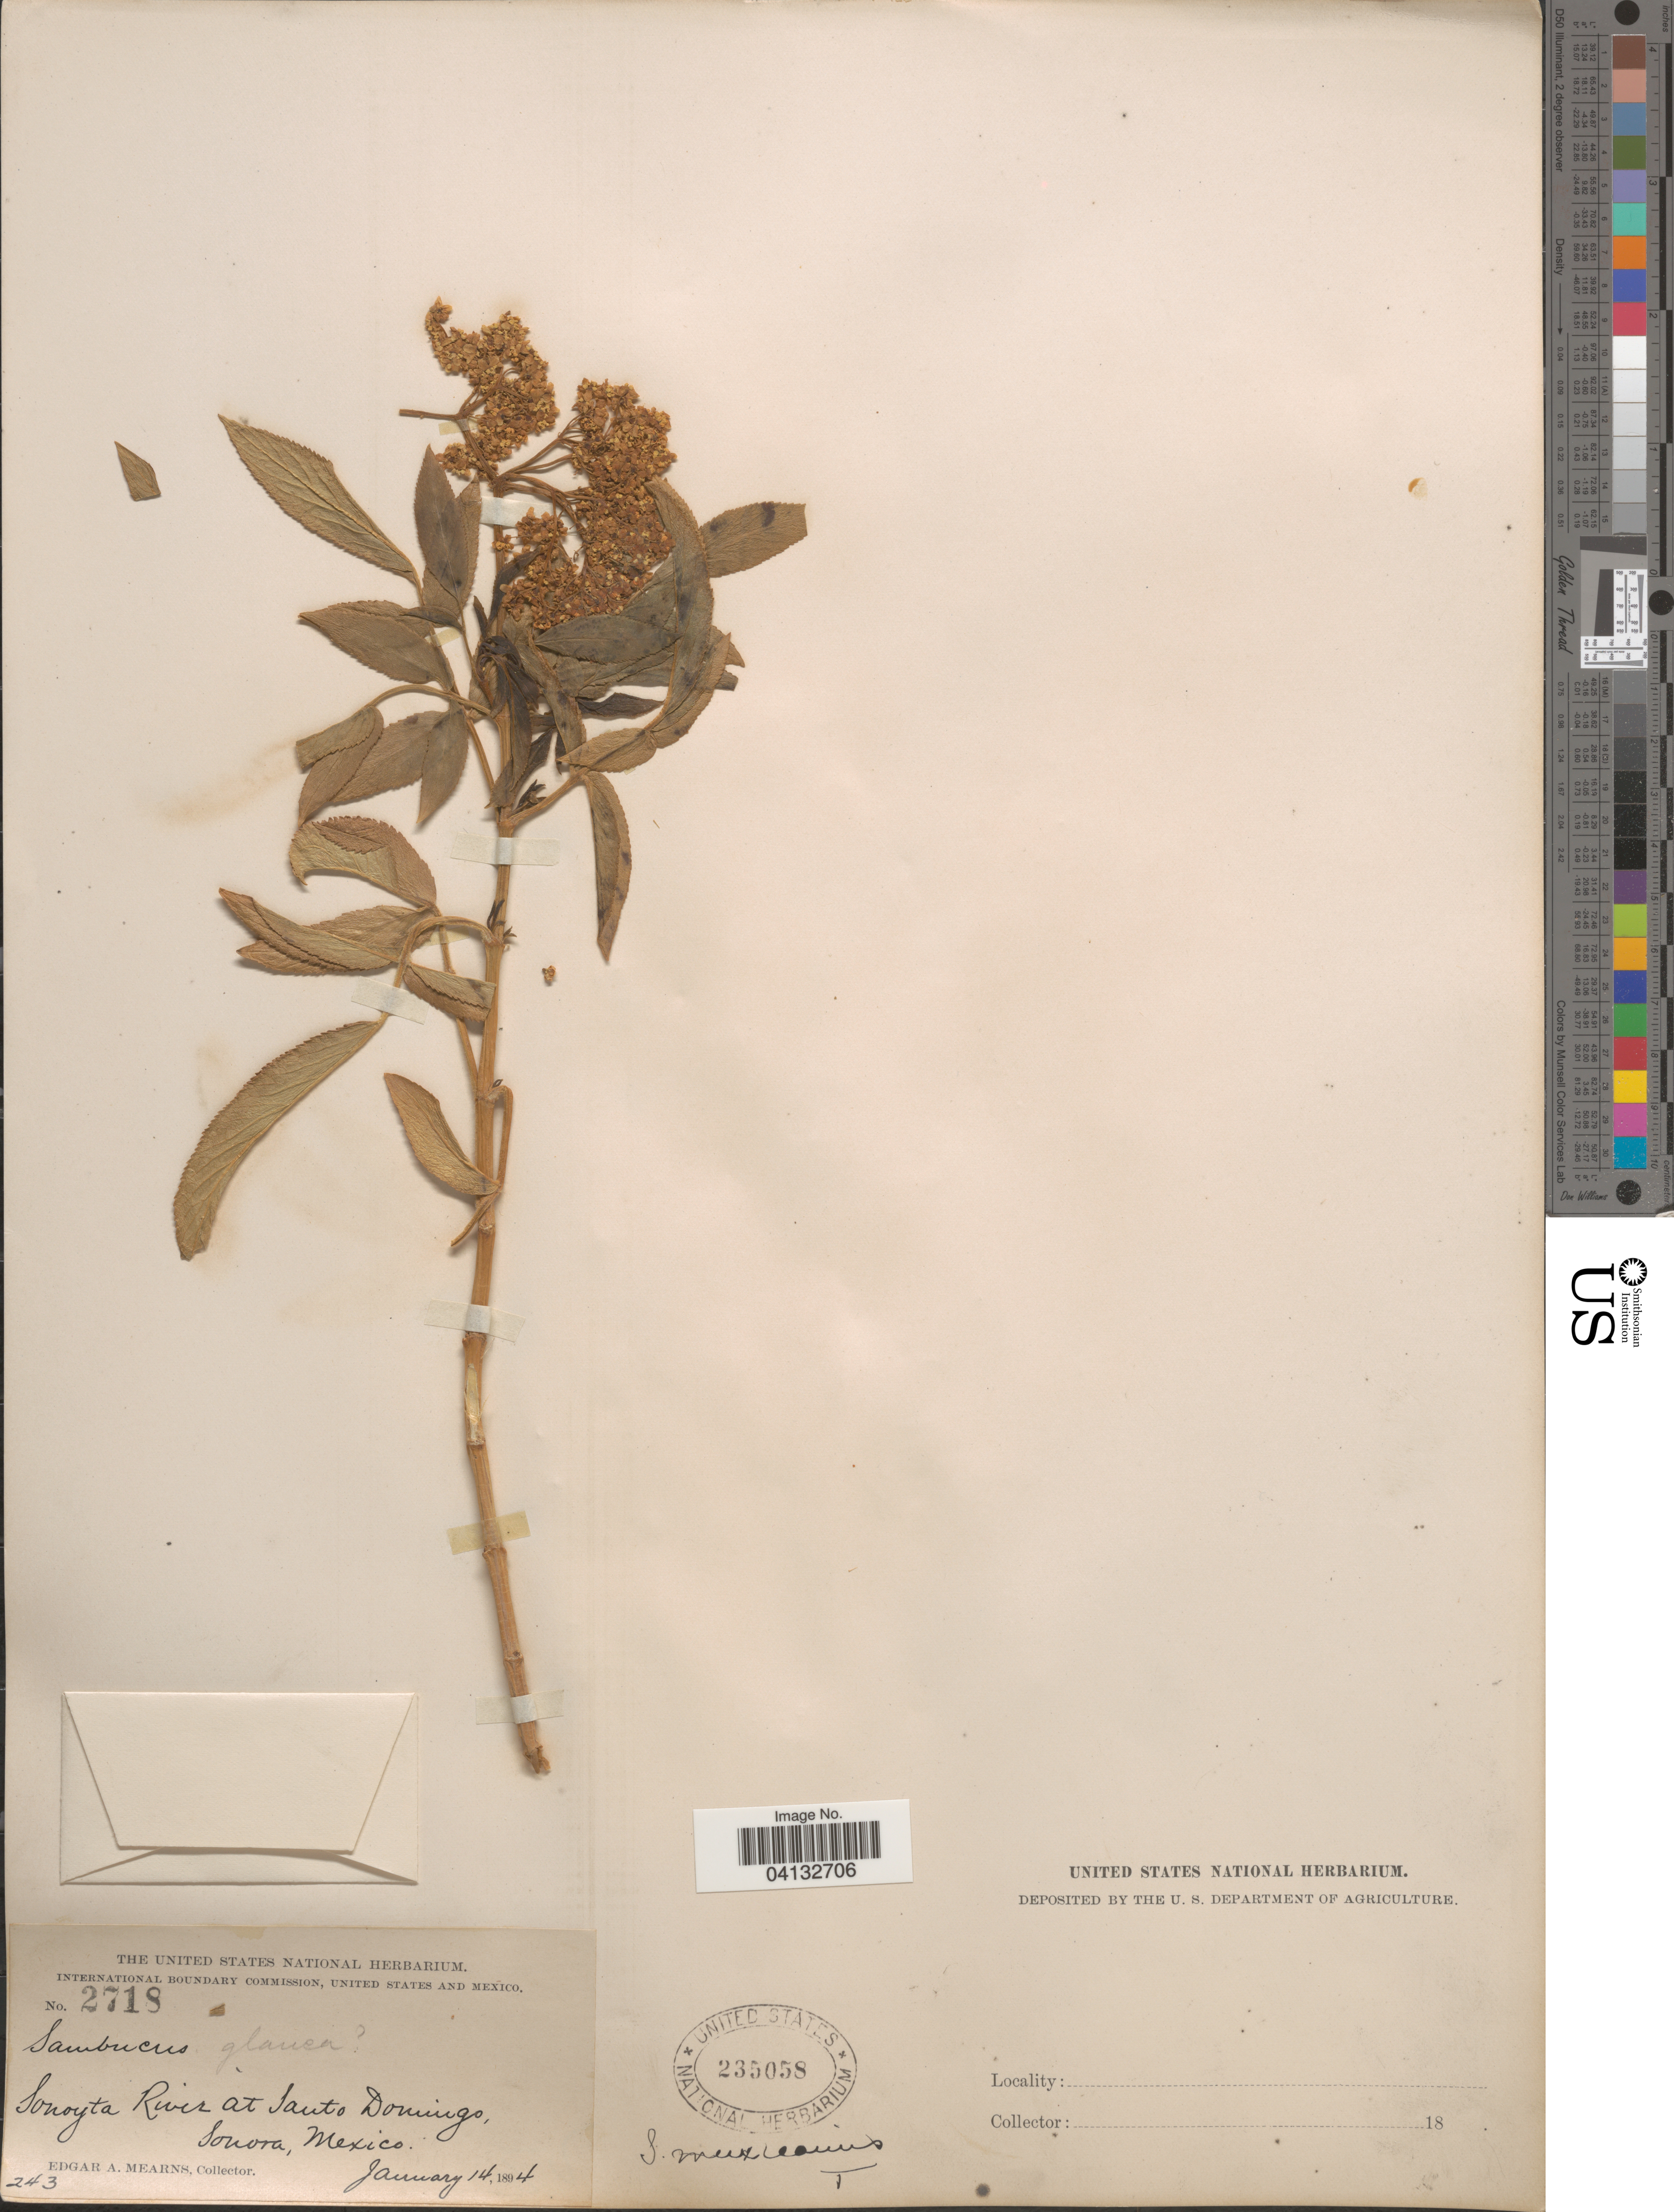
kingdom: Plantae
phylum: Tracheophyta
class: Magnoliopsida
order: Dipsacales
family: Viburnaceae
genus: Sambucus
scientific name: Sambucus glauca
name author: Nutt.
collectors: E. A. Mearns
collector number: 243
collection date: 1894-01-14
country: Mexico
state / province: Sonora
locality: Sonoyta River at Santo Domingo.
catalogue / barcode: US 235058